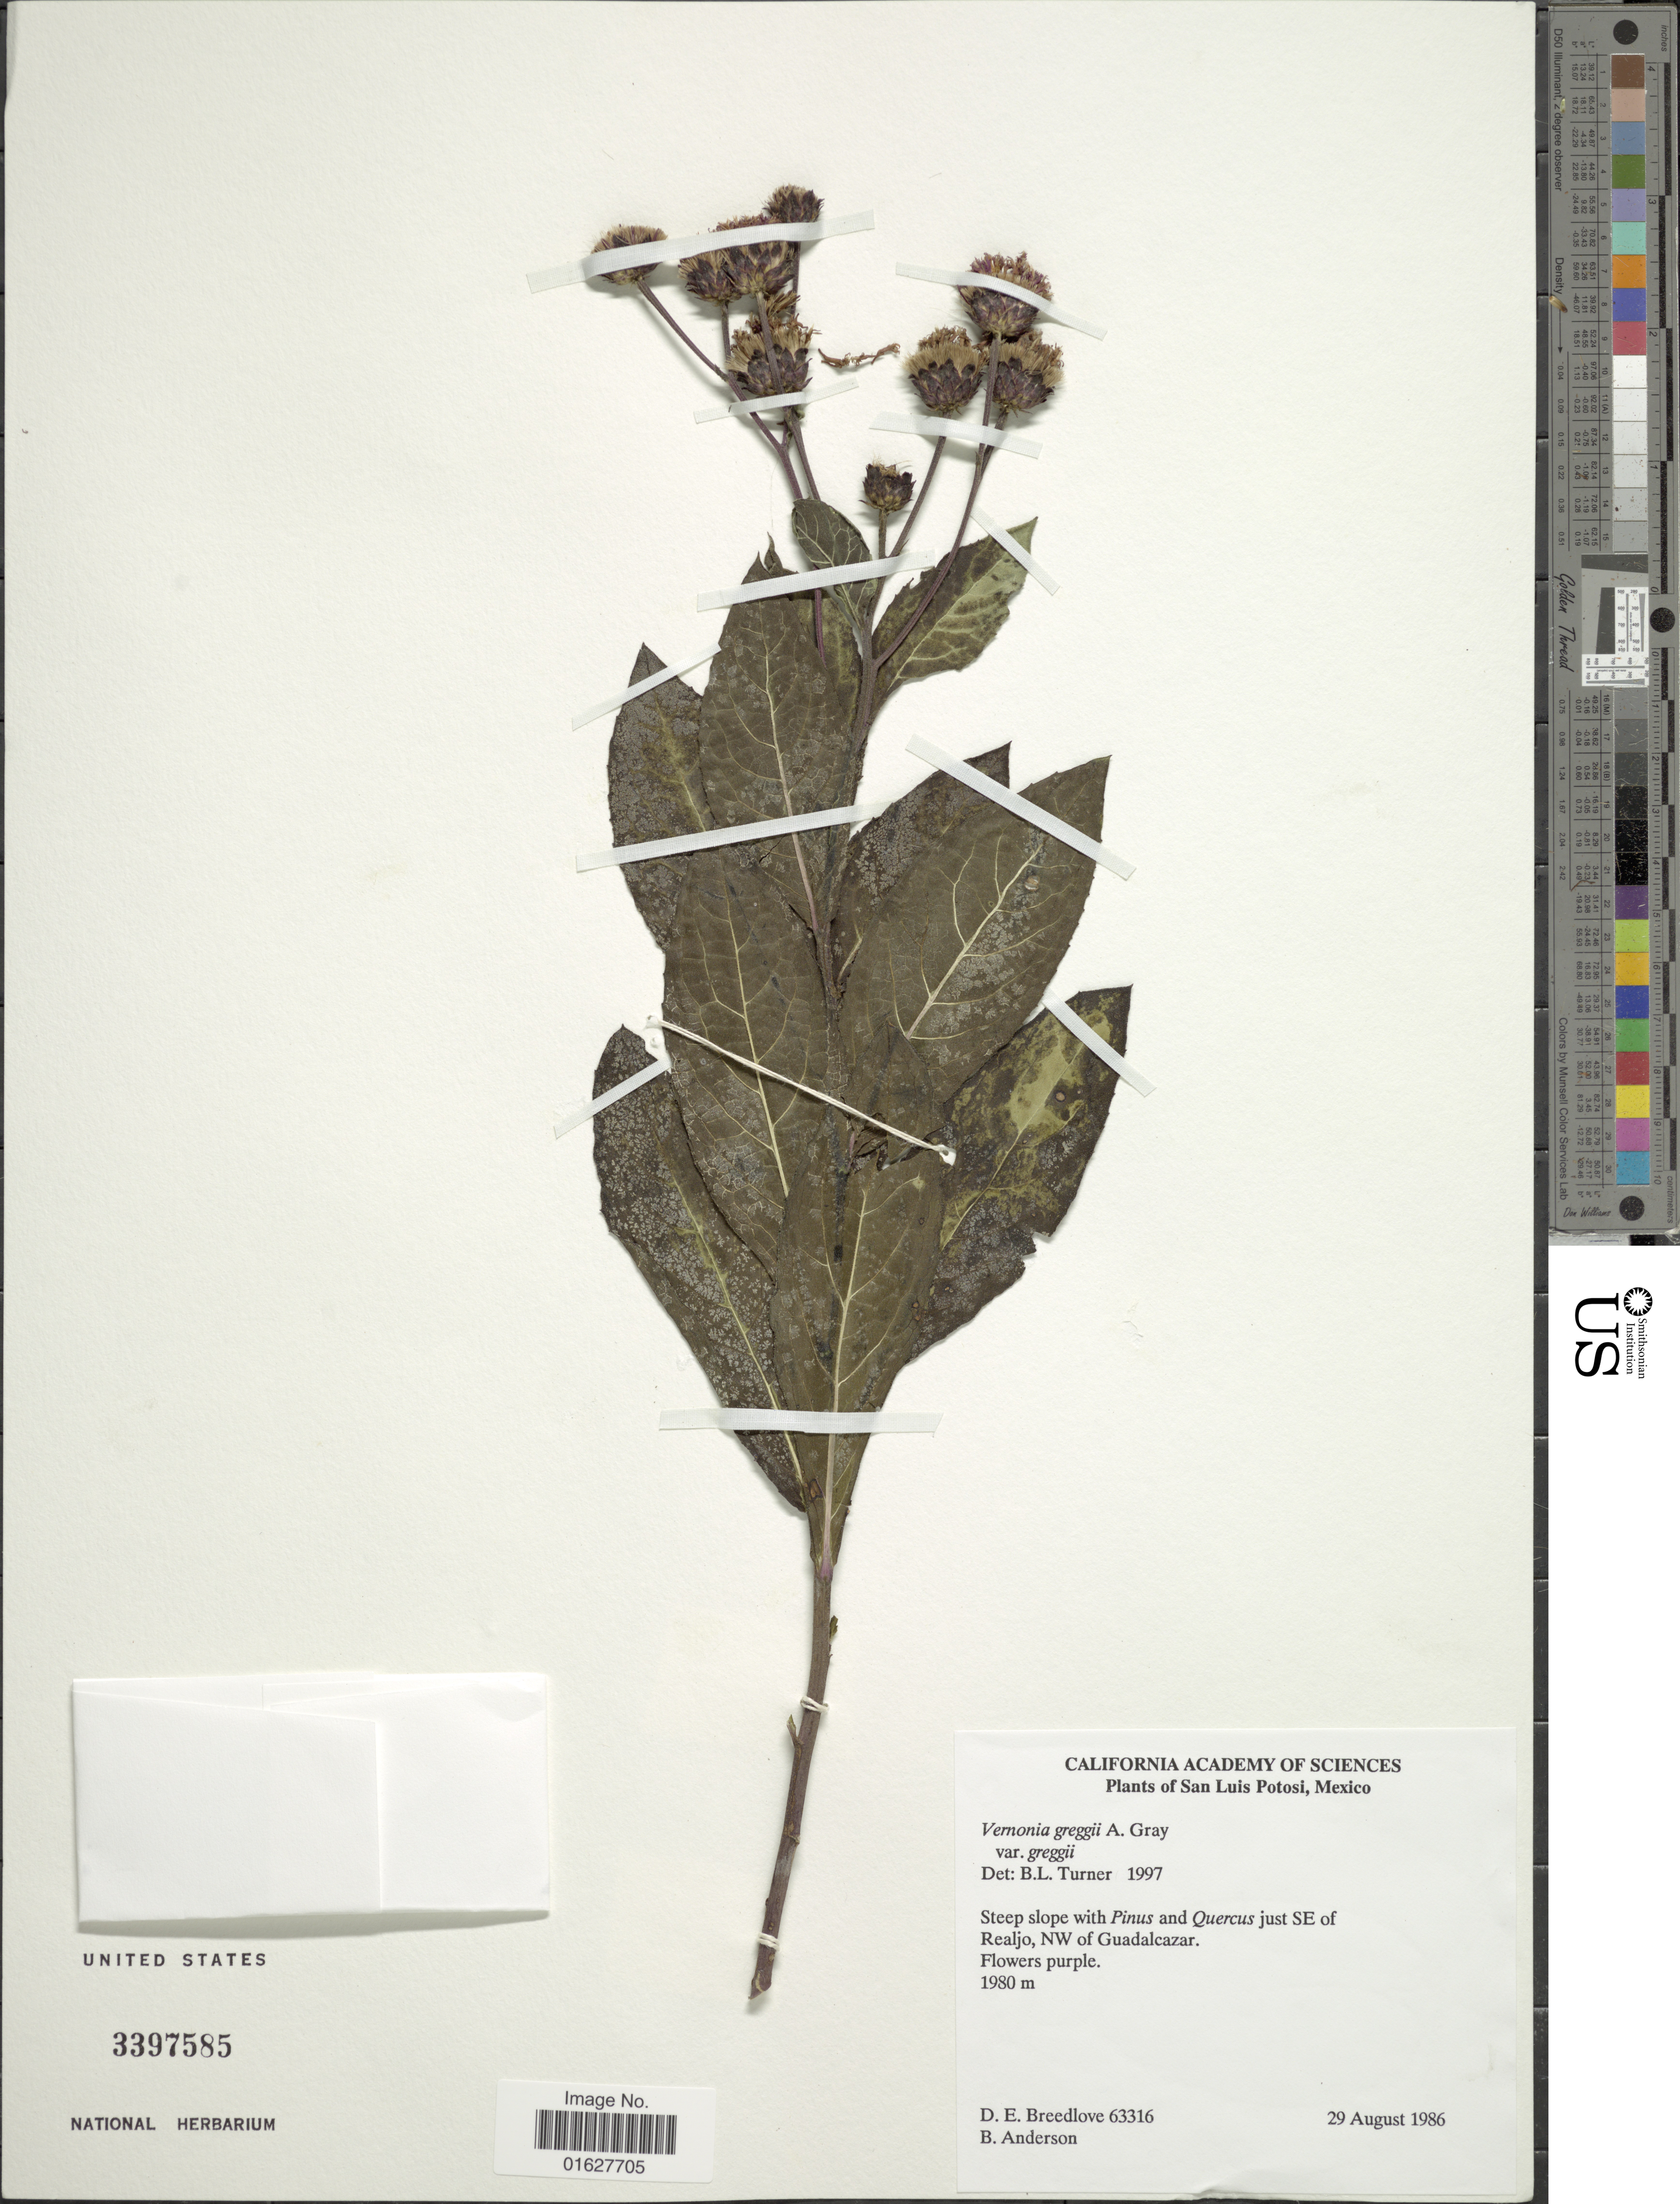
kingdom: Plantae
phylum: Tracheophyta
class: Magnoliopsida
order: Asterales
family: Asteraceae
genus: Vernonia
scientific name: Vernonia greggii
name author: A. Gray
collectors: D. E. Breedlove & B. Anderson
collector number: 63316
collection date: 1986-08-29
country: Mexico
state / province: San Luis Potosí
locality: San Luis Potosí, Mexico. Steep slope just SE of Realjo, NW of Guadalcazar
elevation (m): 1980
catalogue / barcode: US 3397585